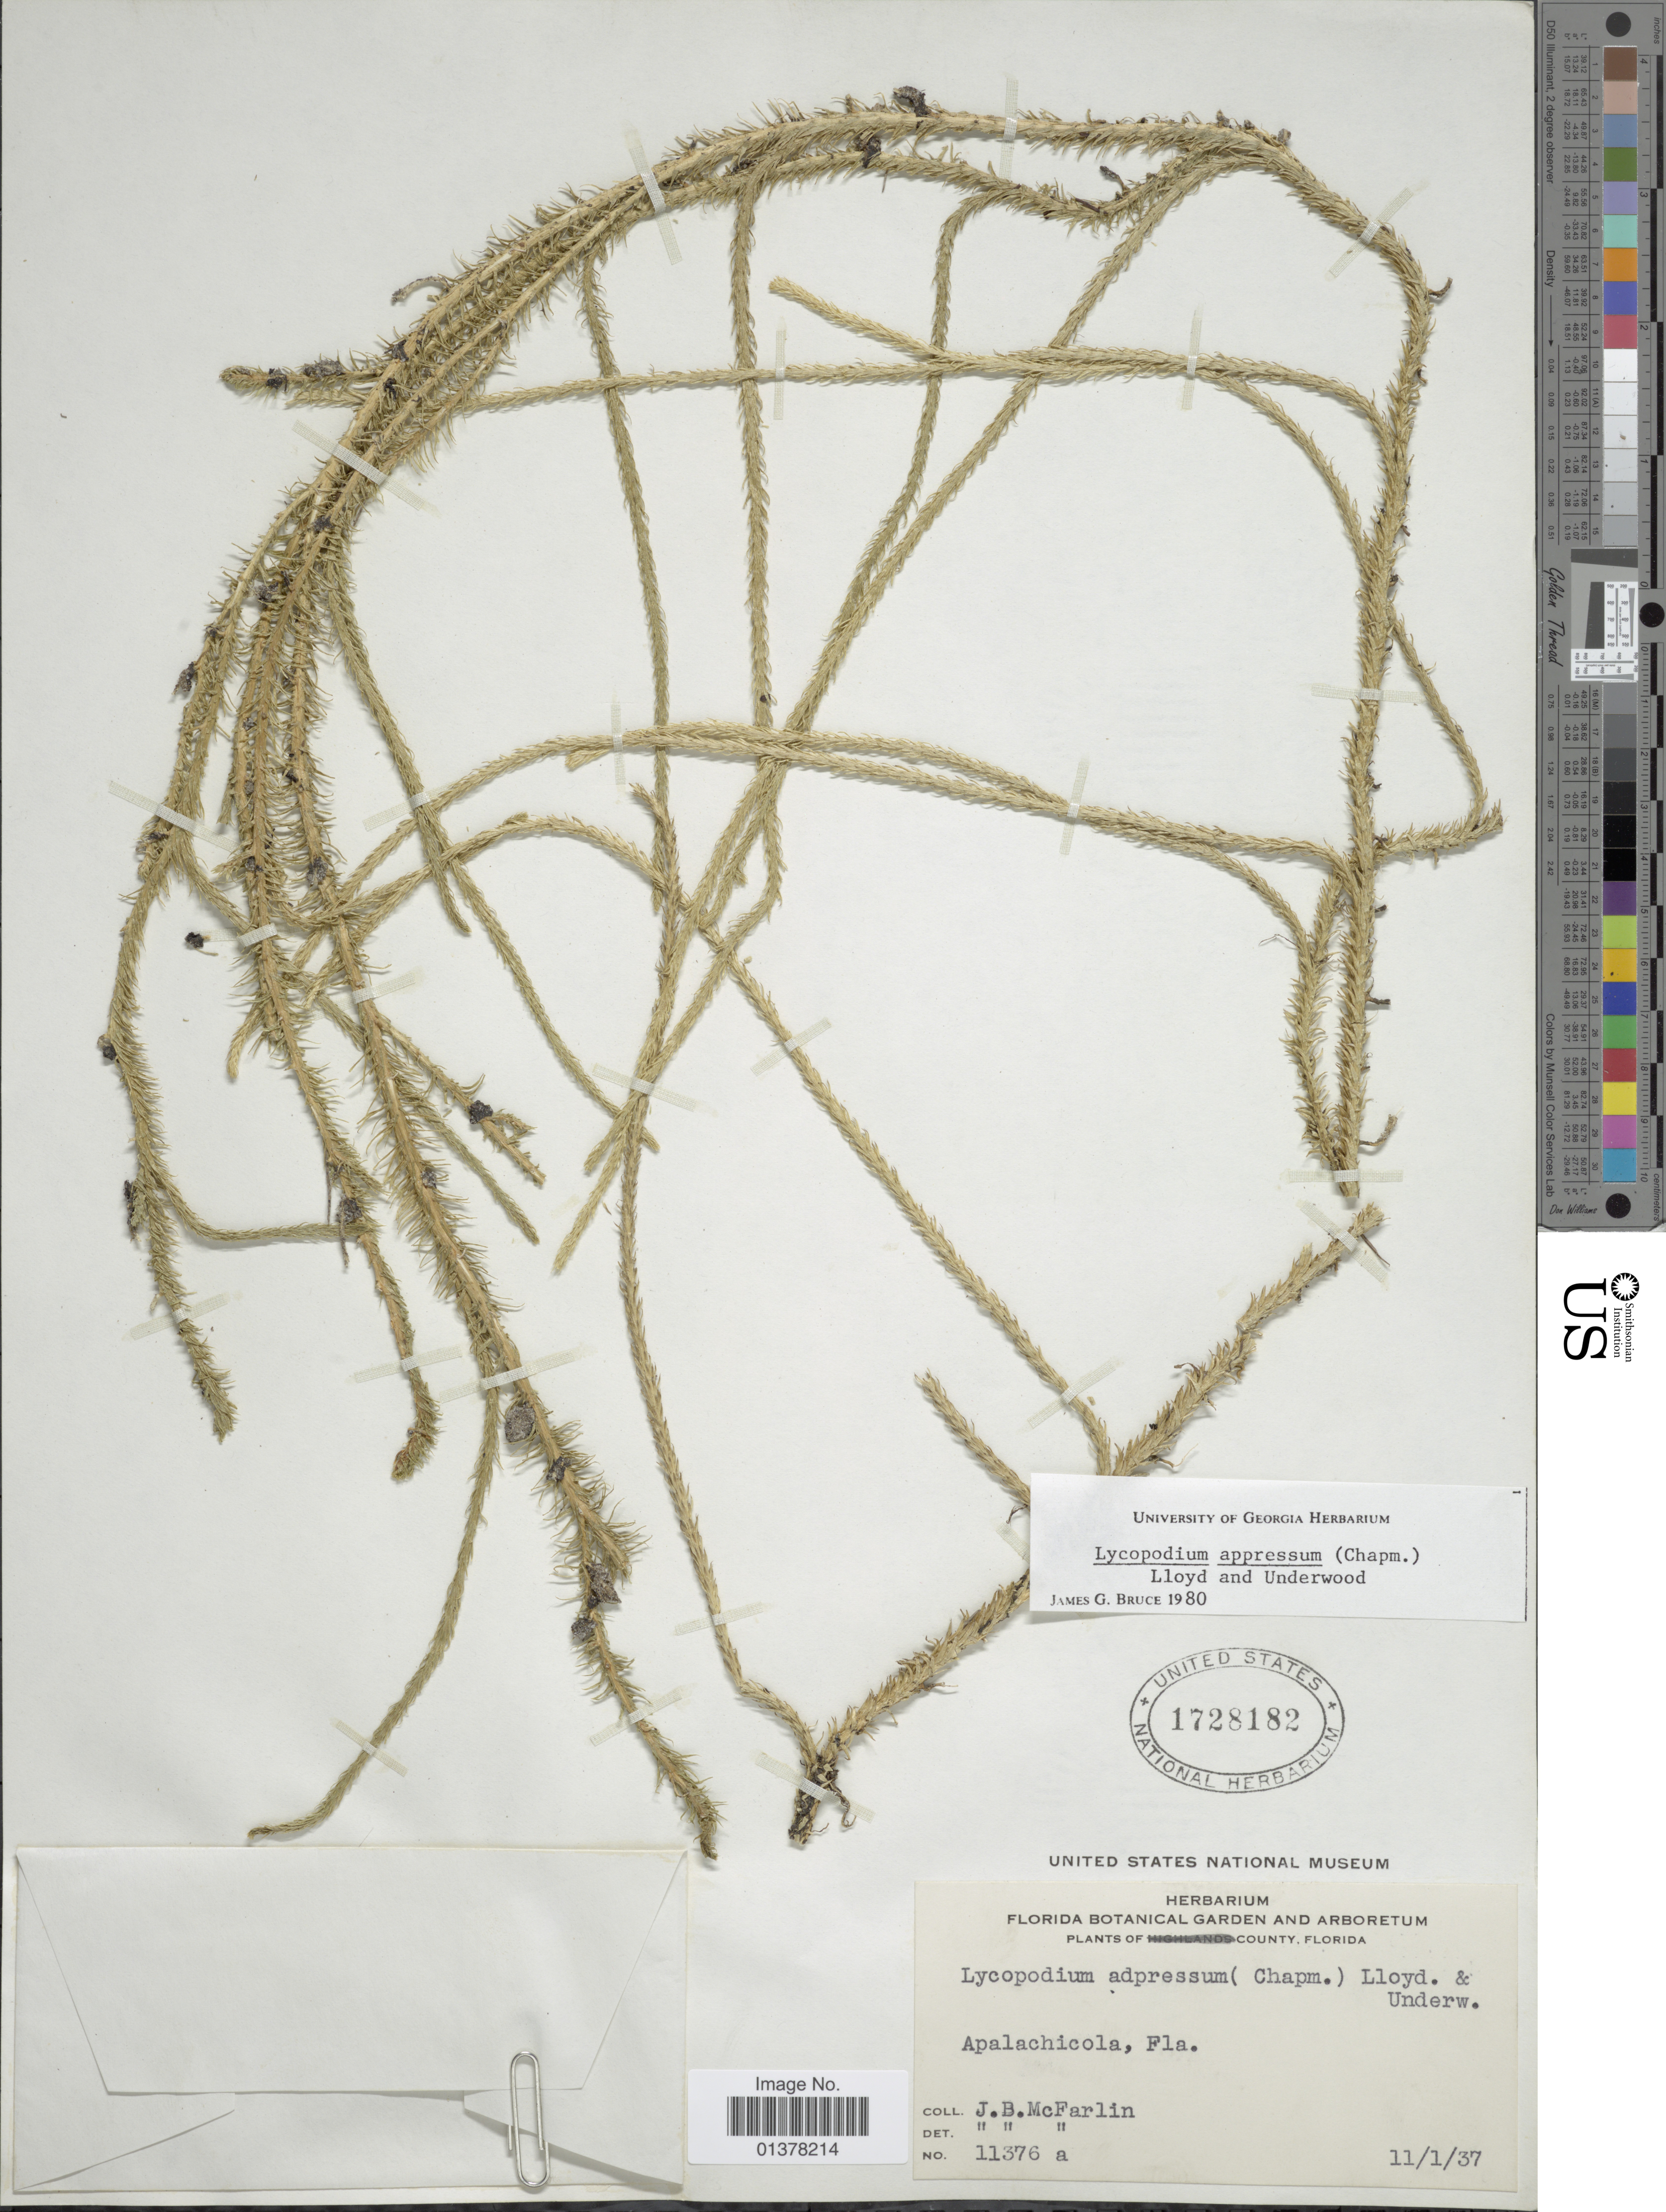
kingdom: Plantae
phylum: Tracheophyta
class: Lycopodiopsida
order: Lycopodiales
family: Lycopodiaceae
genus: Lycopodiella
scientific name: Lycopodiella appressa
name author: (Chapm.) Cranfill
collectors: J. McFarlin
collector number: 11376a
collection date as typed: Transcribed d/m/y: 11/1/37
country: United States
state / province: Florida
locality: Apalachicola, Fla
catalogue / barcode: US 1728182